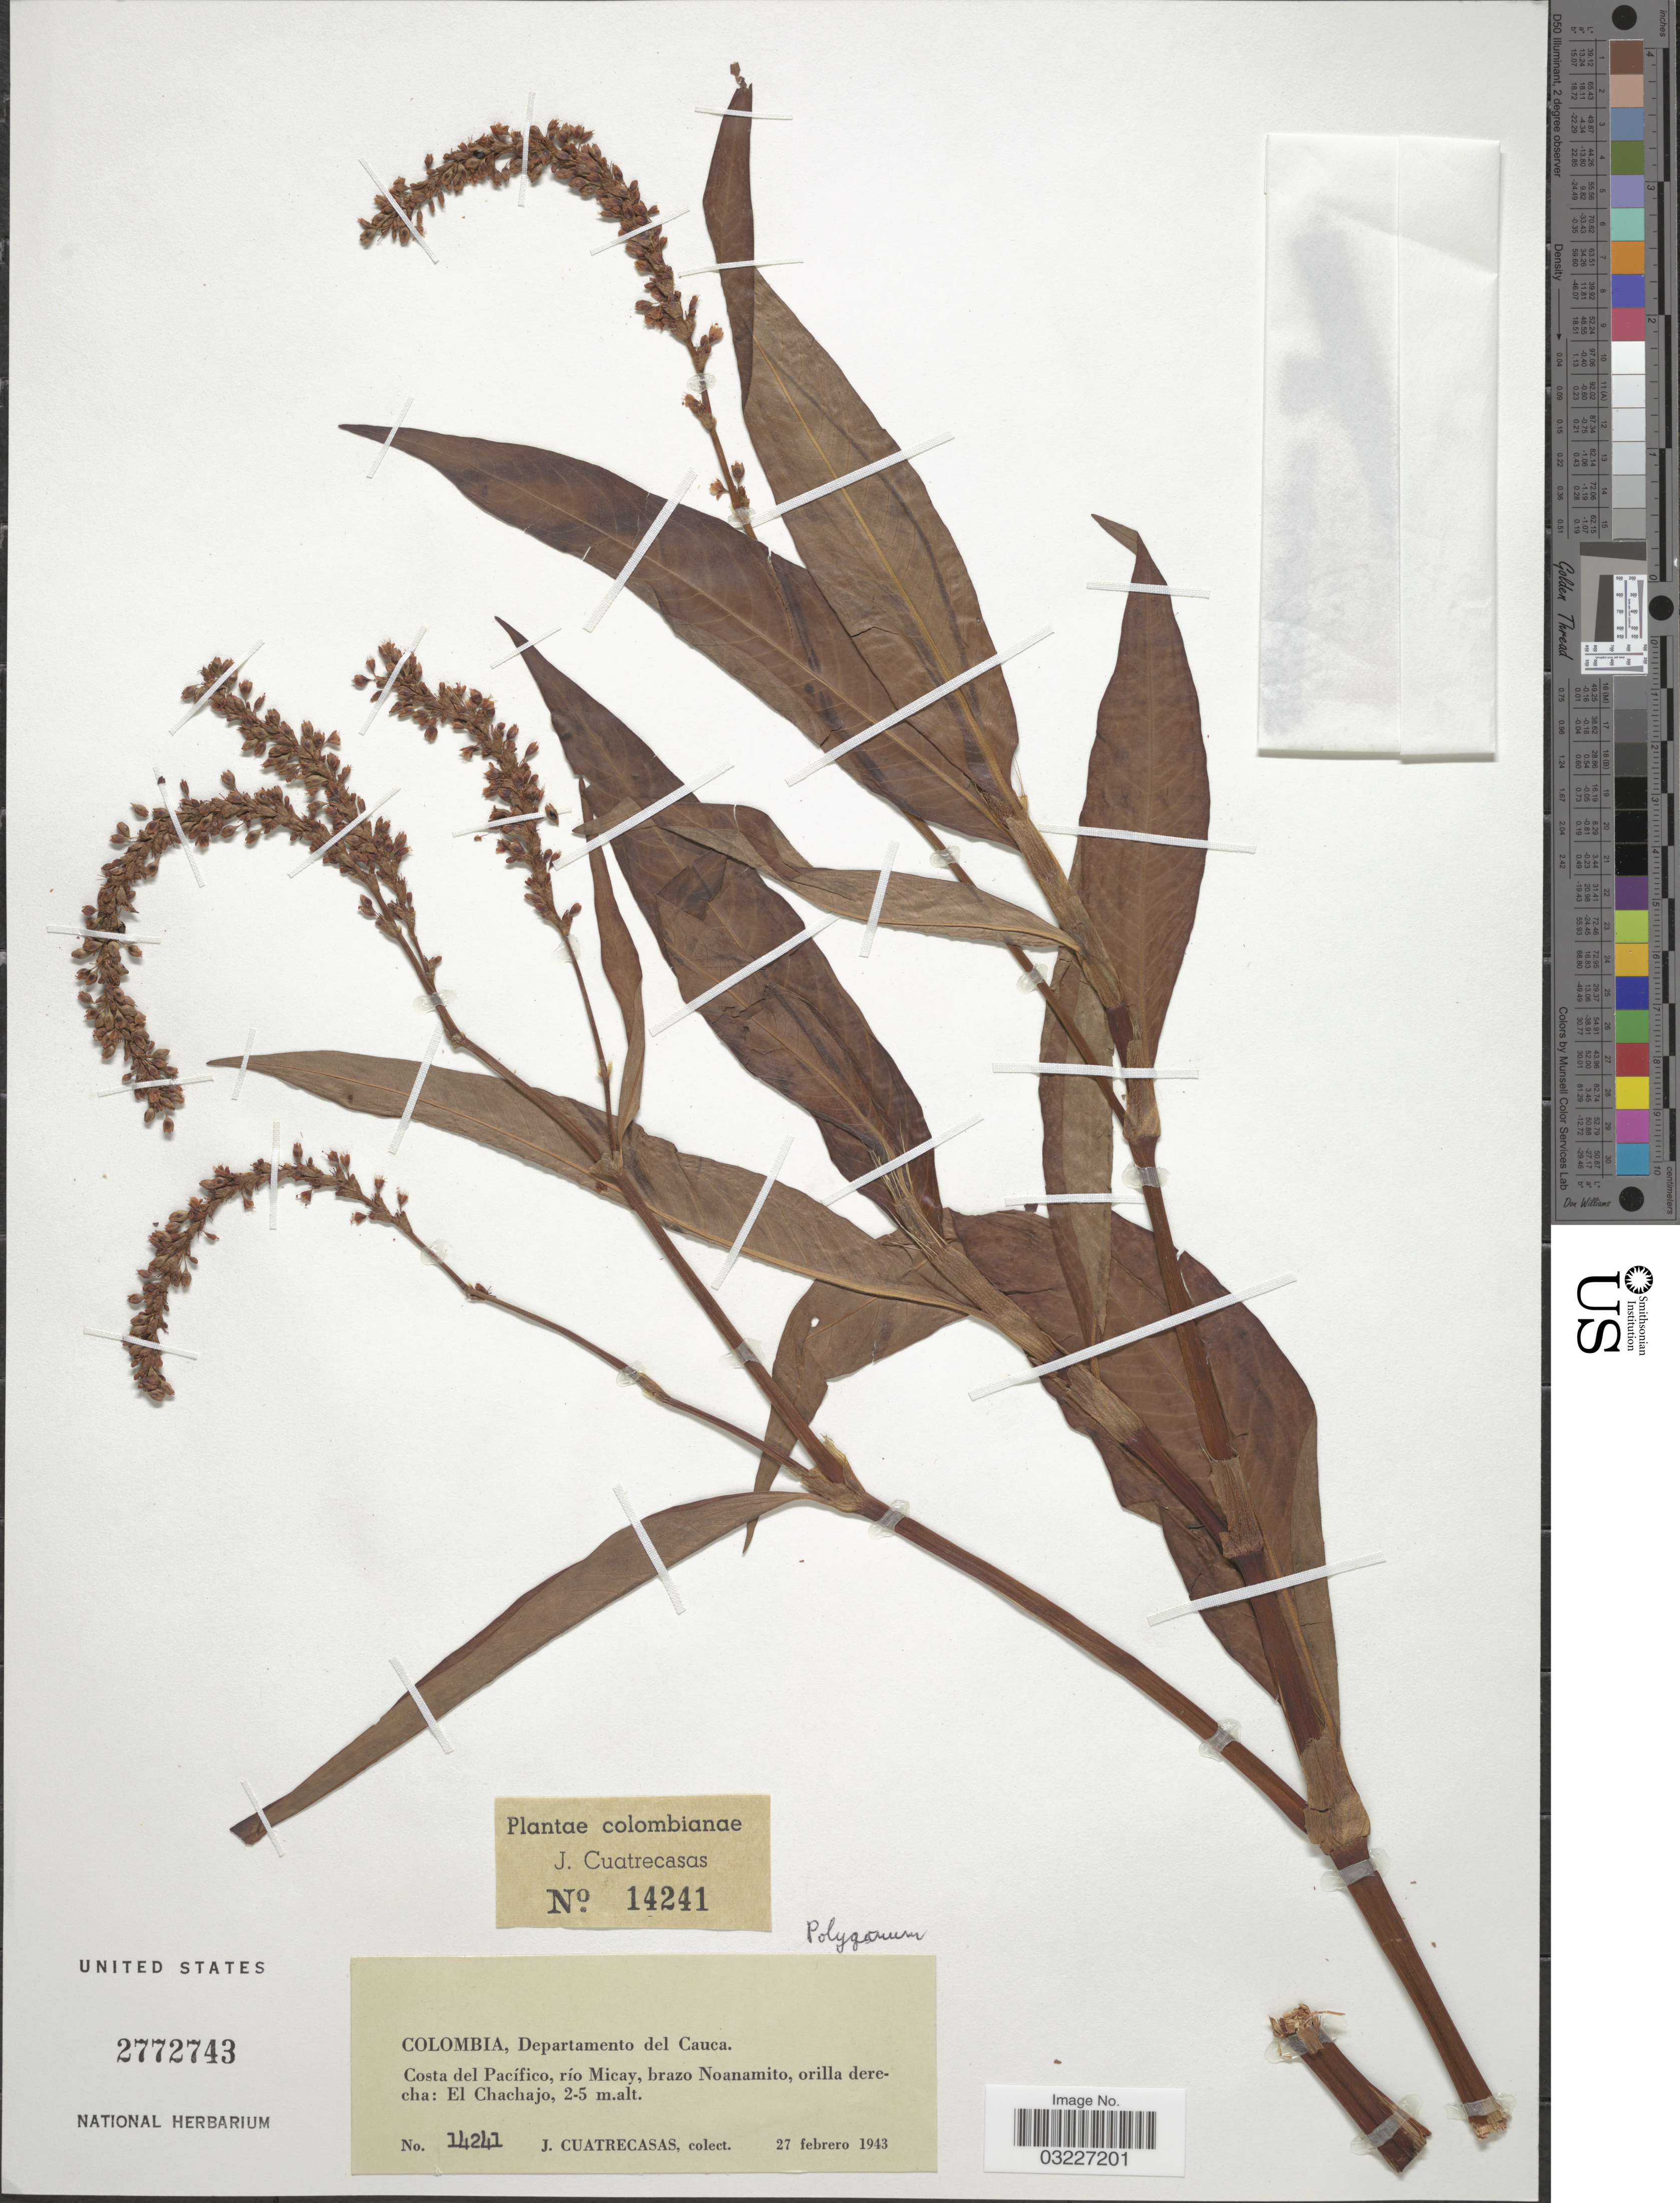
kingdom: Plantae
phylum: Tracheophyta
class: Magnoliopsida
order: Caryophyllales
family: Polygonaceae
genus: Polygonum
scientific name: Polygonum sp.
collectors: J. Cuatrecasas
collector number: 14241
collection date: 1943-02-27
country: Colombia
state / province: Cauca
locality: Departamento del Cauca. Costa del Pacífico, río Micay, brazo Noanamito, orilla derecha: El Chachajo.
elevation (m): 2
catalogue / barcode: US 2772743